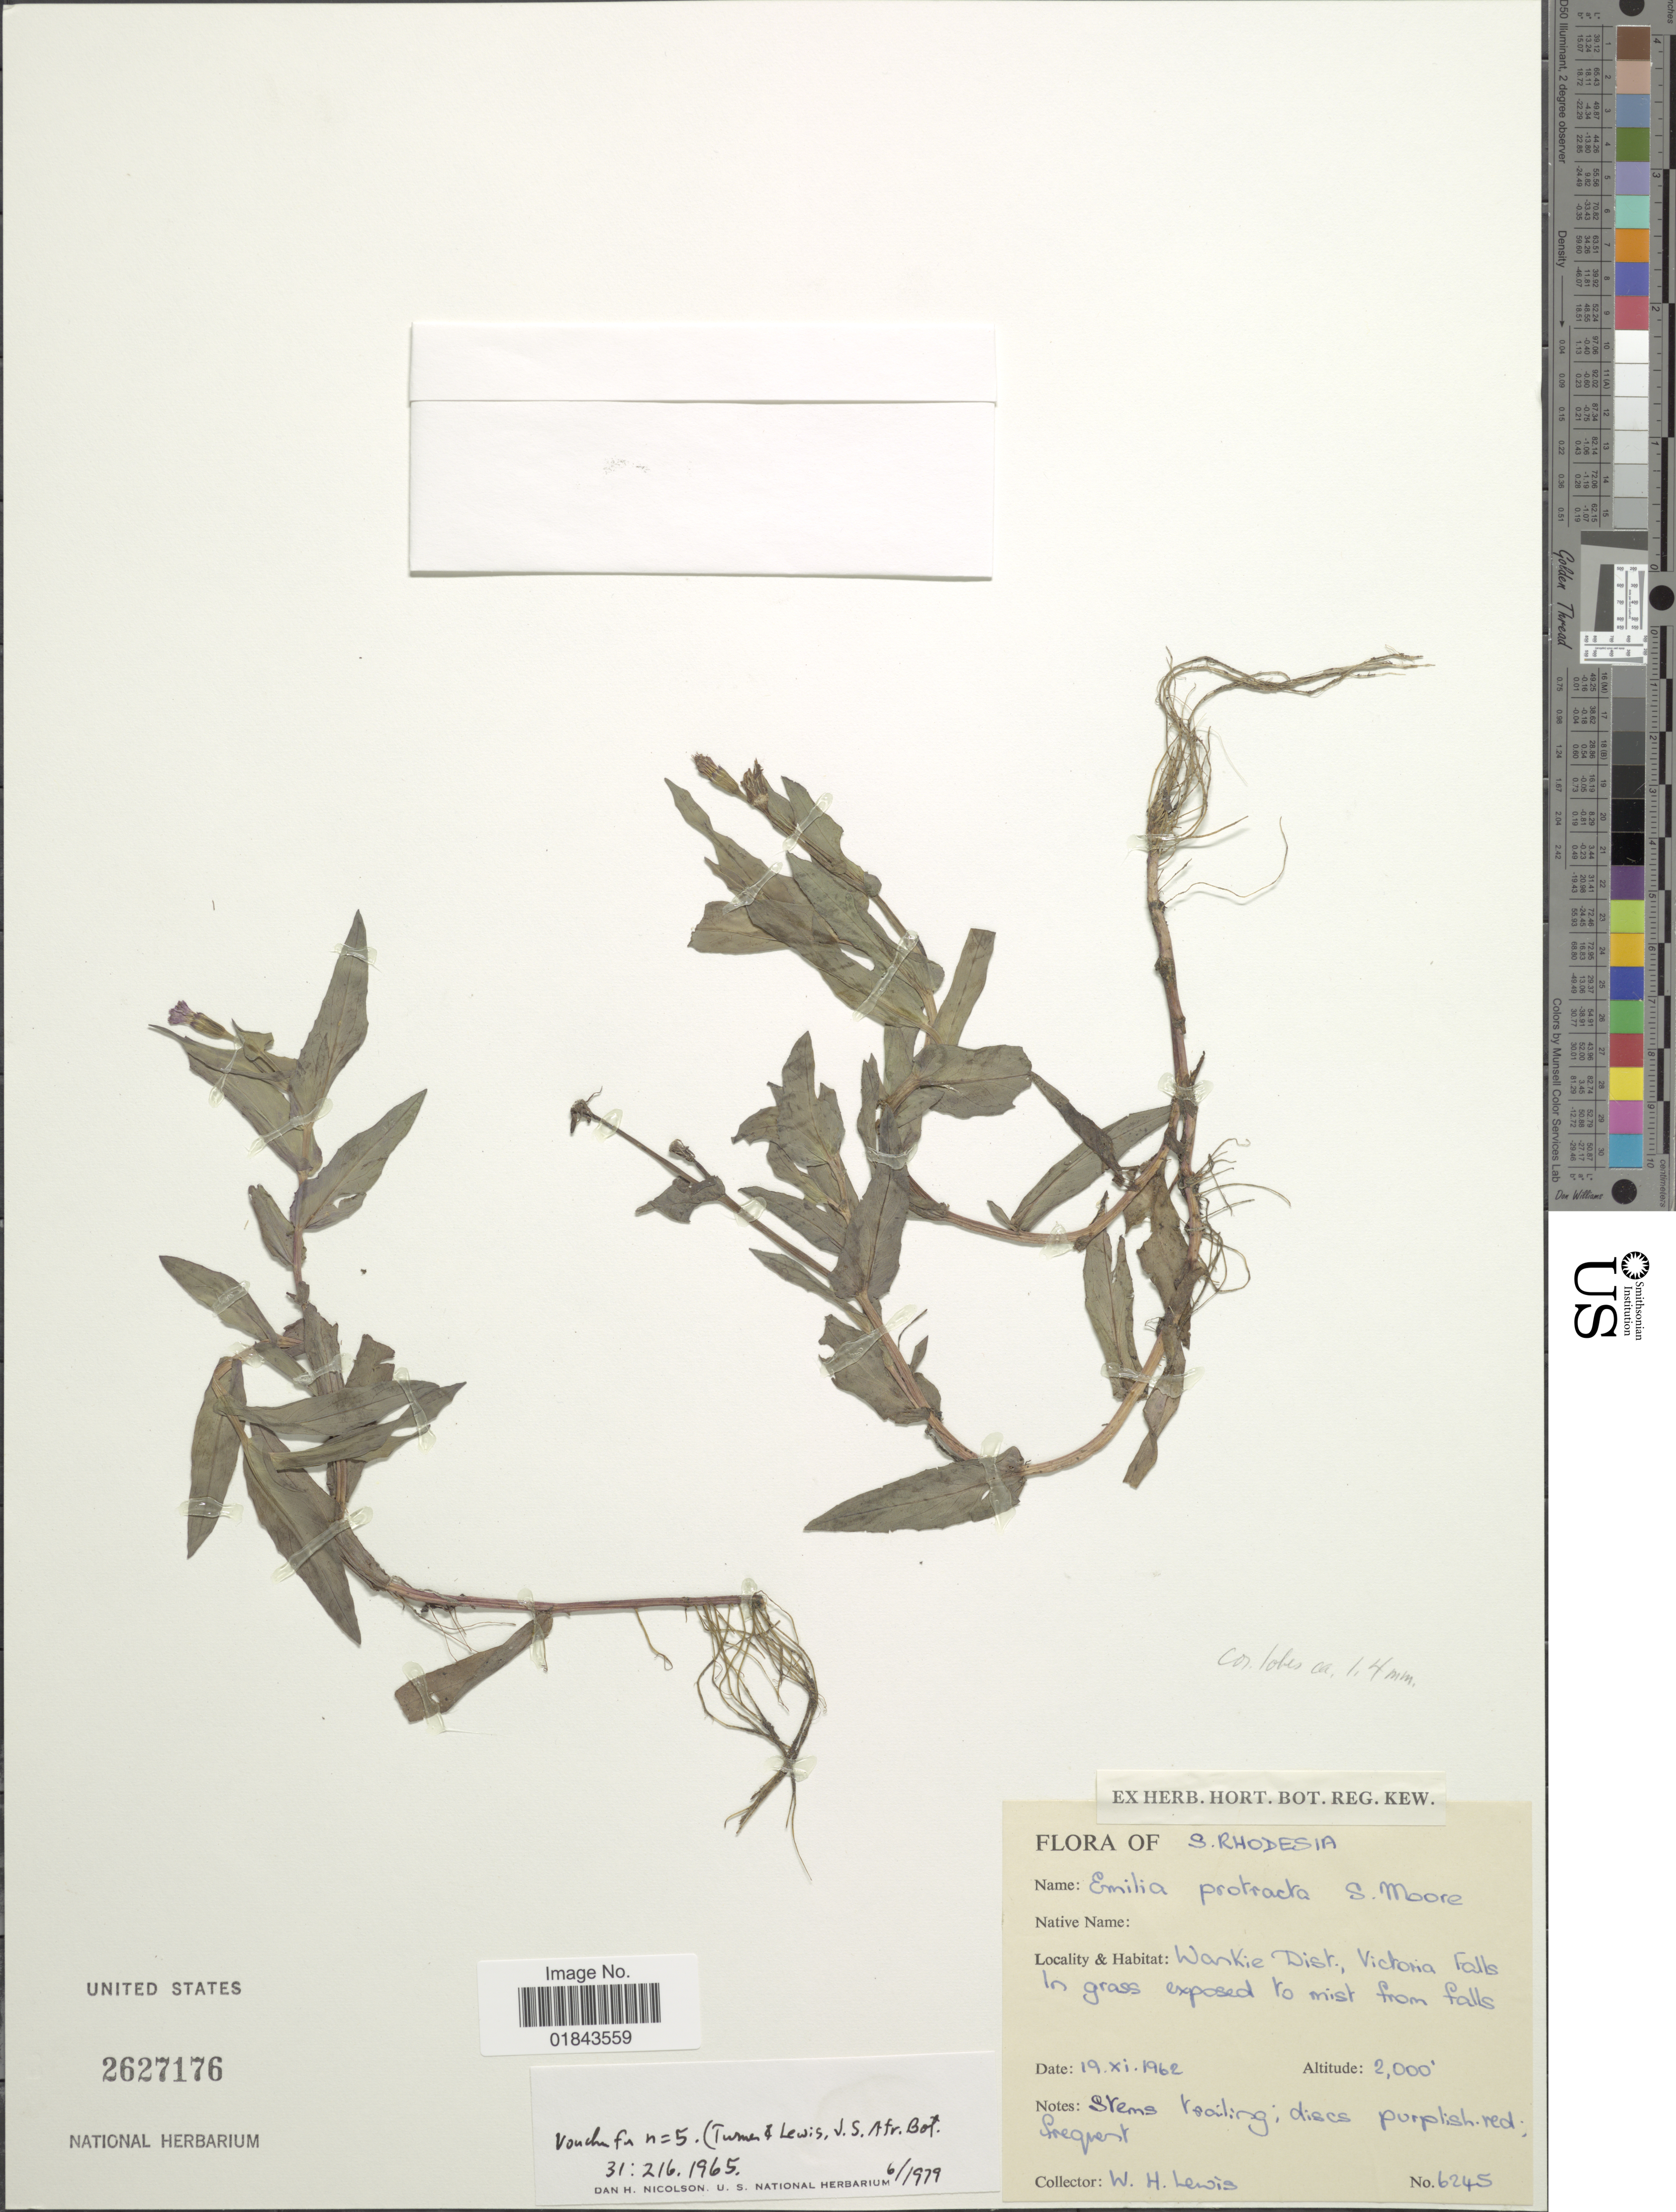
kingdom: Plantae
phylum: Tracheophyta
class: Magnoliopsida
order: Asterales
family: Asteraceae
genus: Emilia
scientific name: Emilia protracta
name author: S. Moore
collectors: W. H. Lewis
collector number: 6245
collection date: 1962-11-19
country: Zimbabwe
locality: S. Rhodesia, Wankie Dist., Victoria Falls, In grass exposed to mist from falls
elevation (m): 610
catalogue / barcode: US 2627176